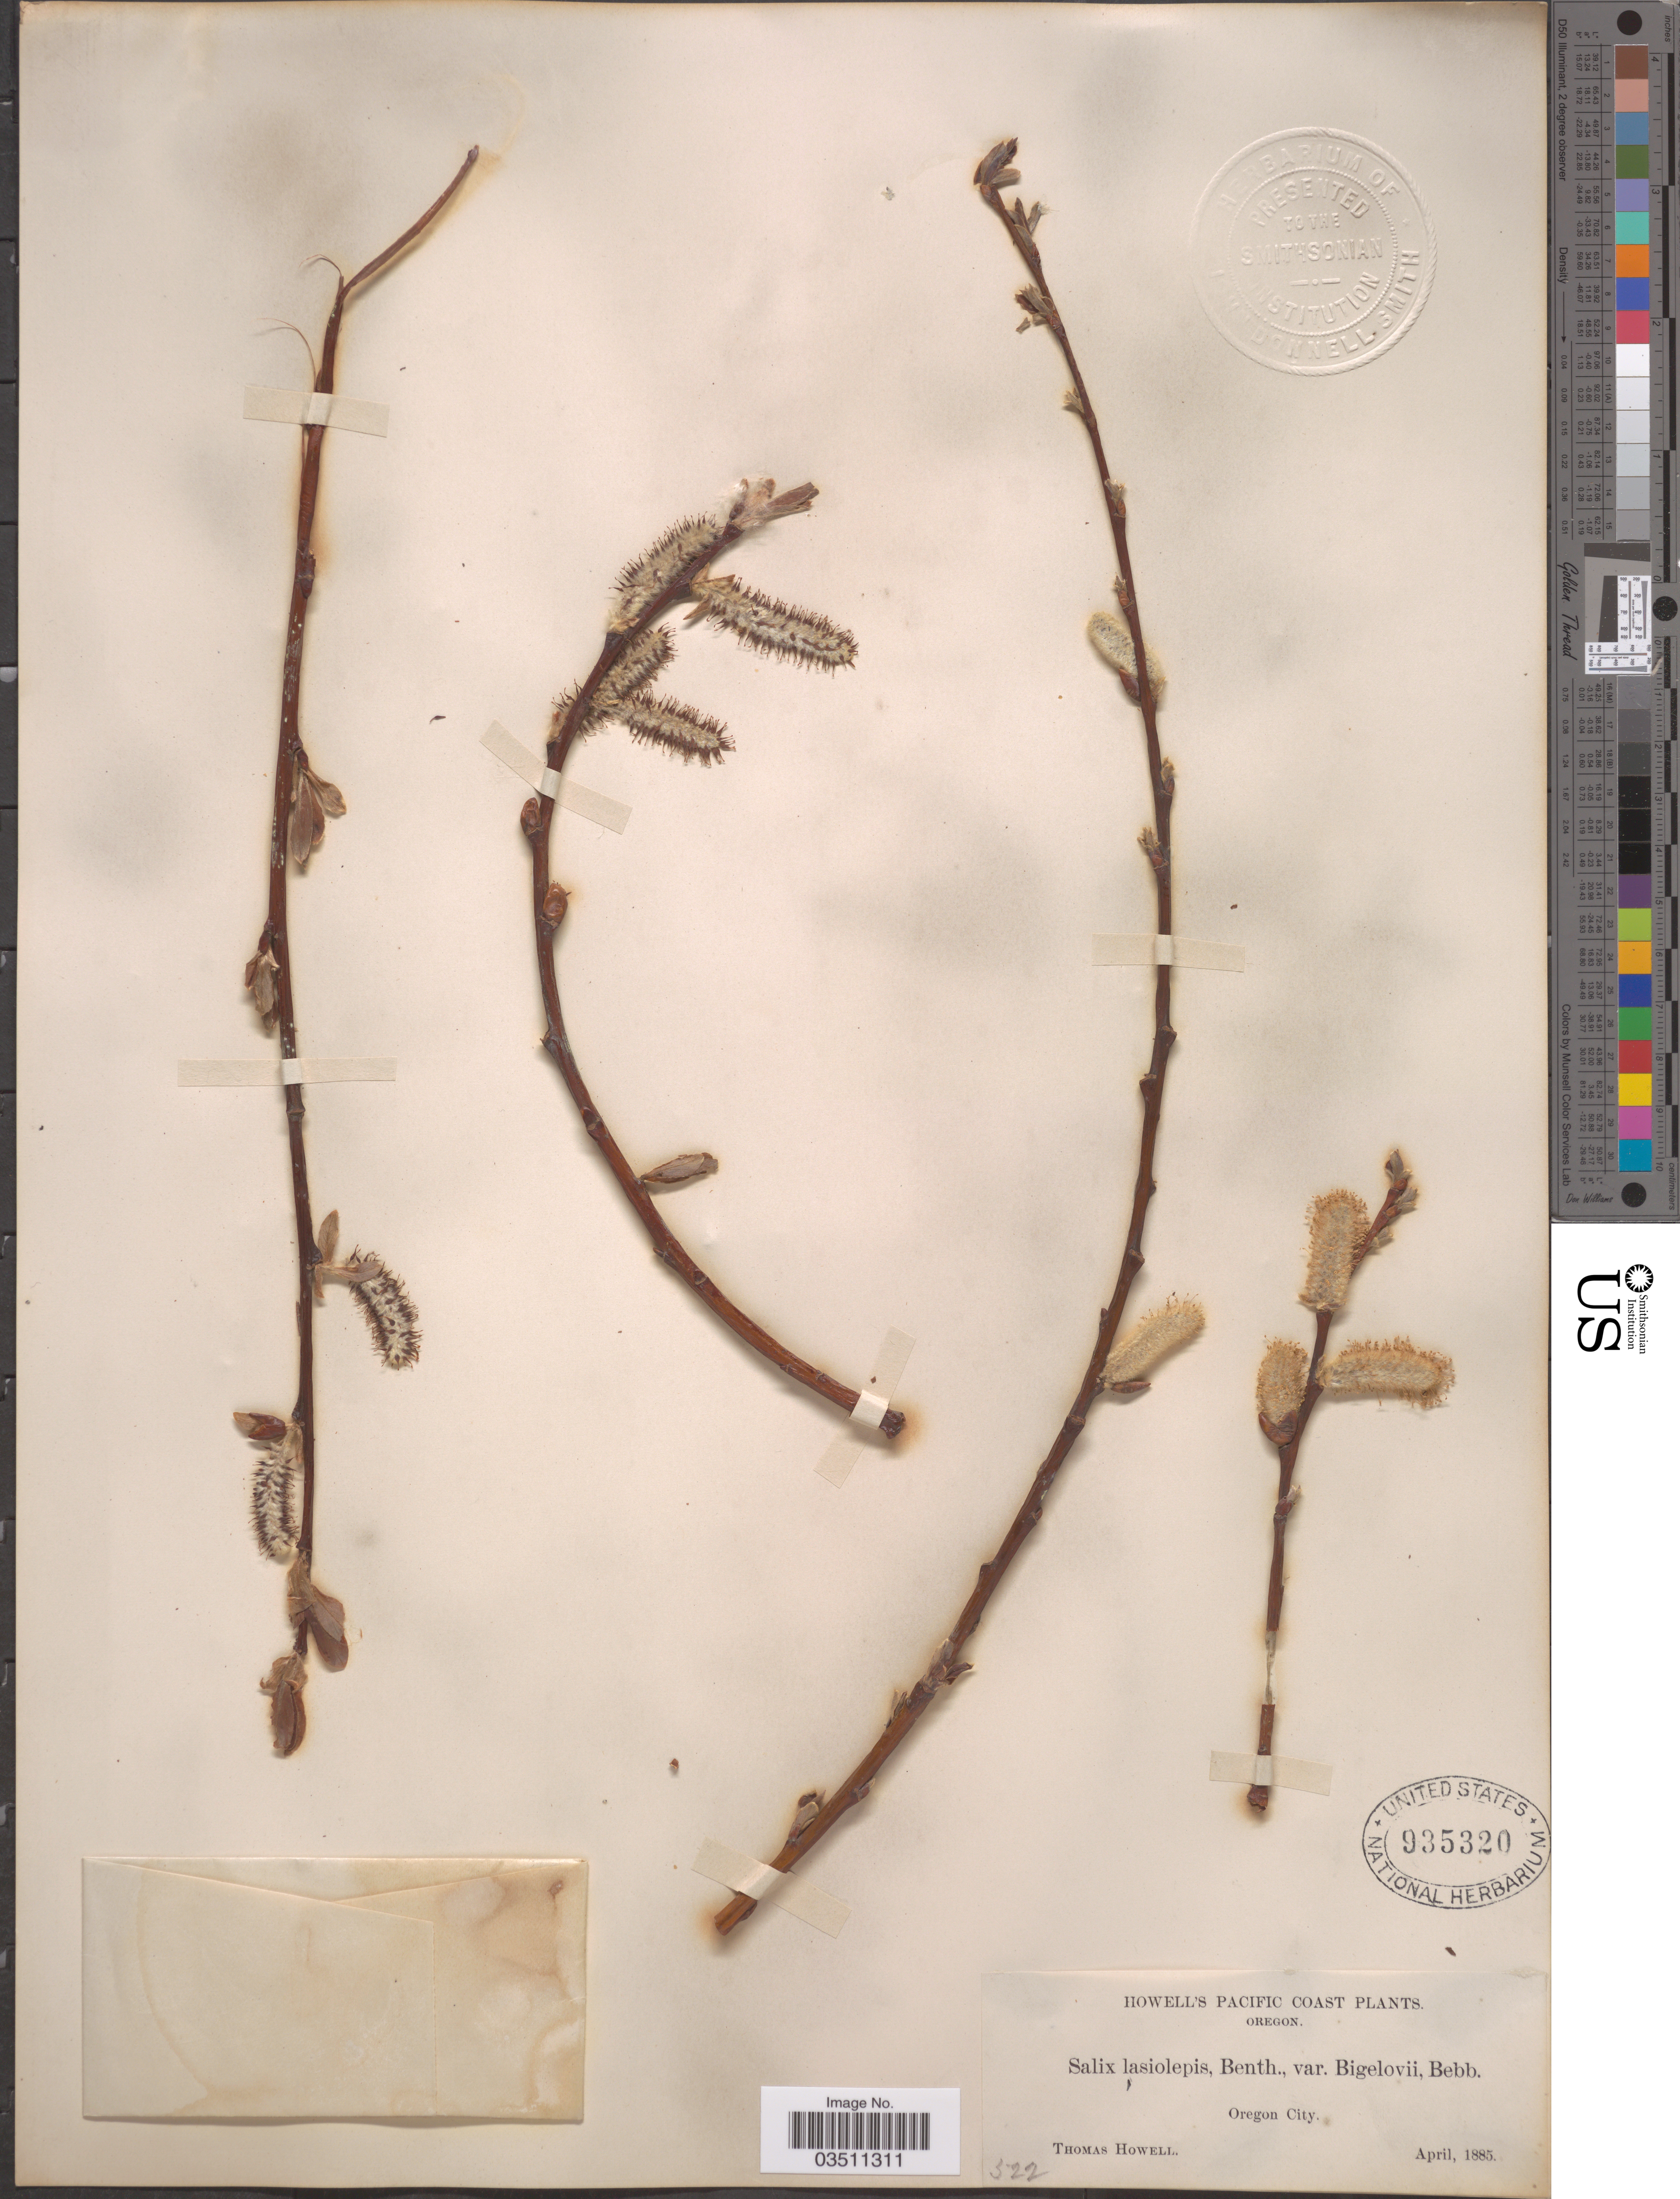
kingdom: Plantae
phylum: Tracheophyta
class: Magnoliopsida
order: Malpighiales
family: Salicaceae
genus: Salix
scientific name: Salix lasiolepis var. bigelovii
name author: Benth.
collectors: T. Howell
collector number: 522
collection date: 1885-04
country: United States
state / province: Oregon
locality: Pacific Coast. Oregon City.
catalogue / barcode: US 935320